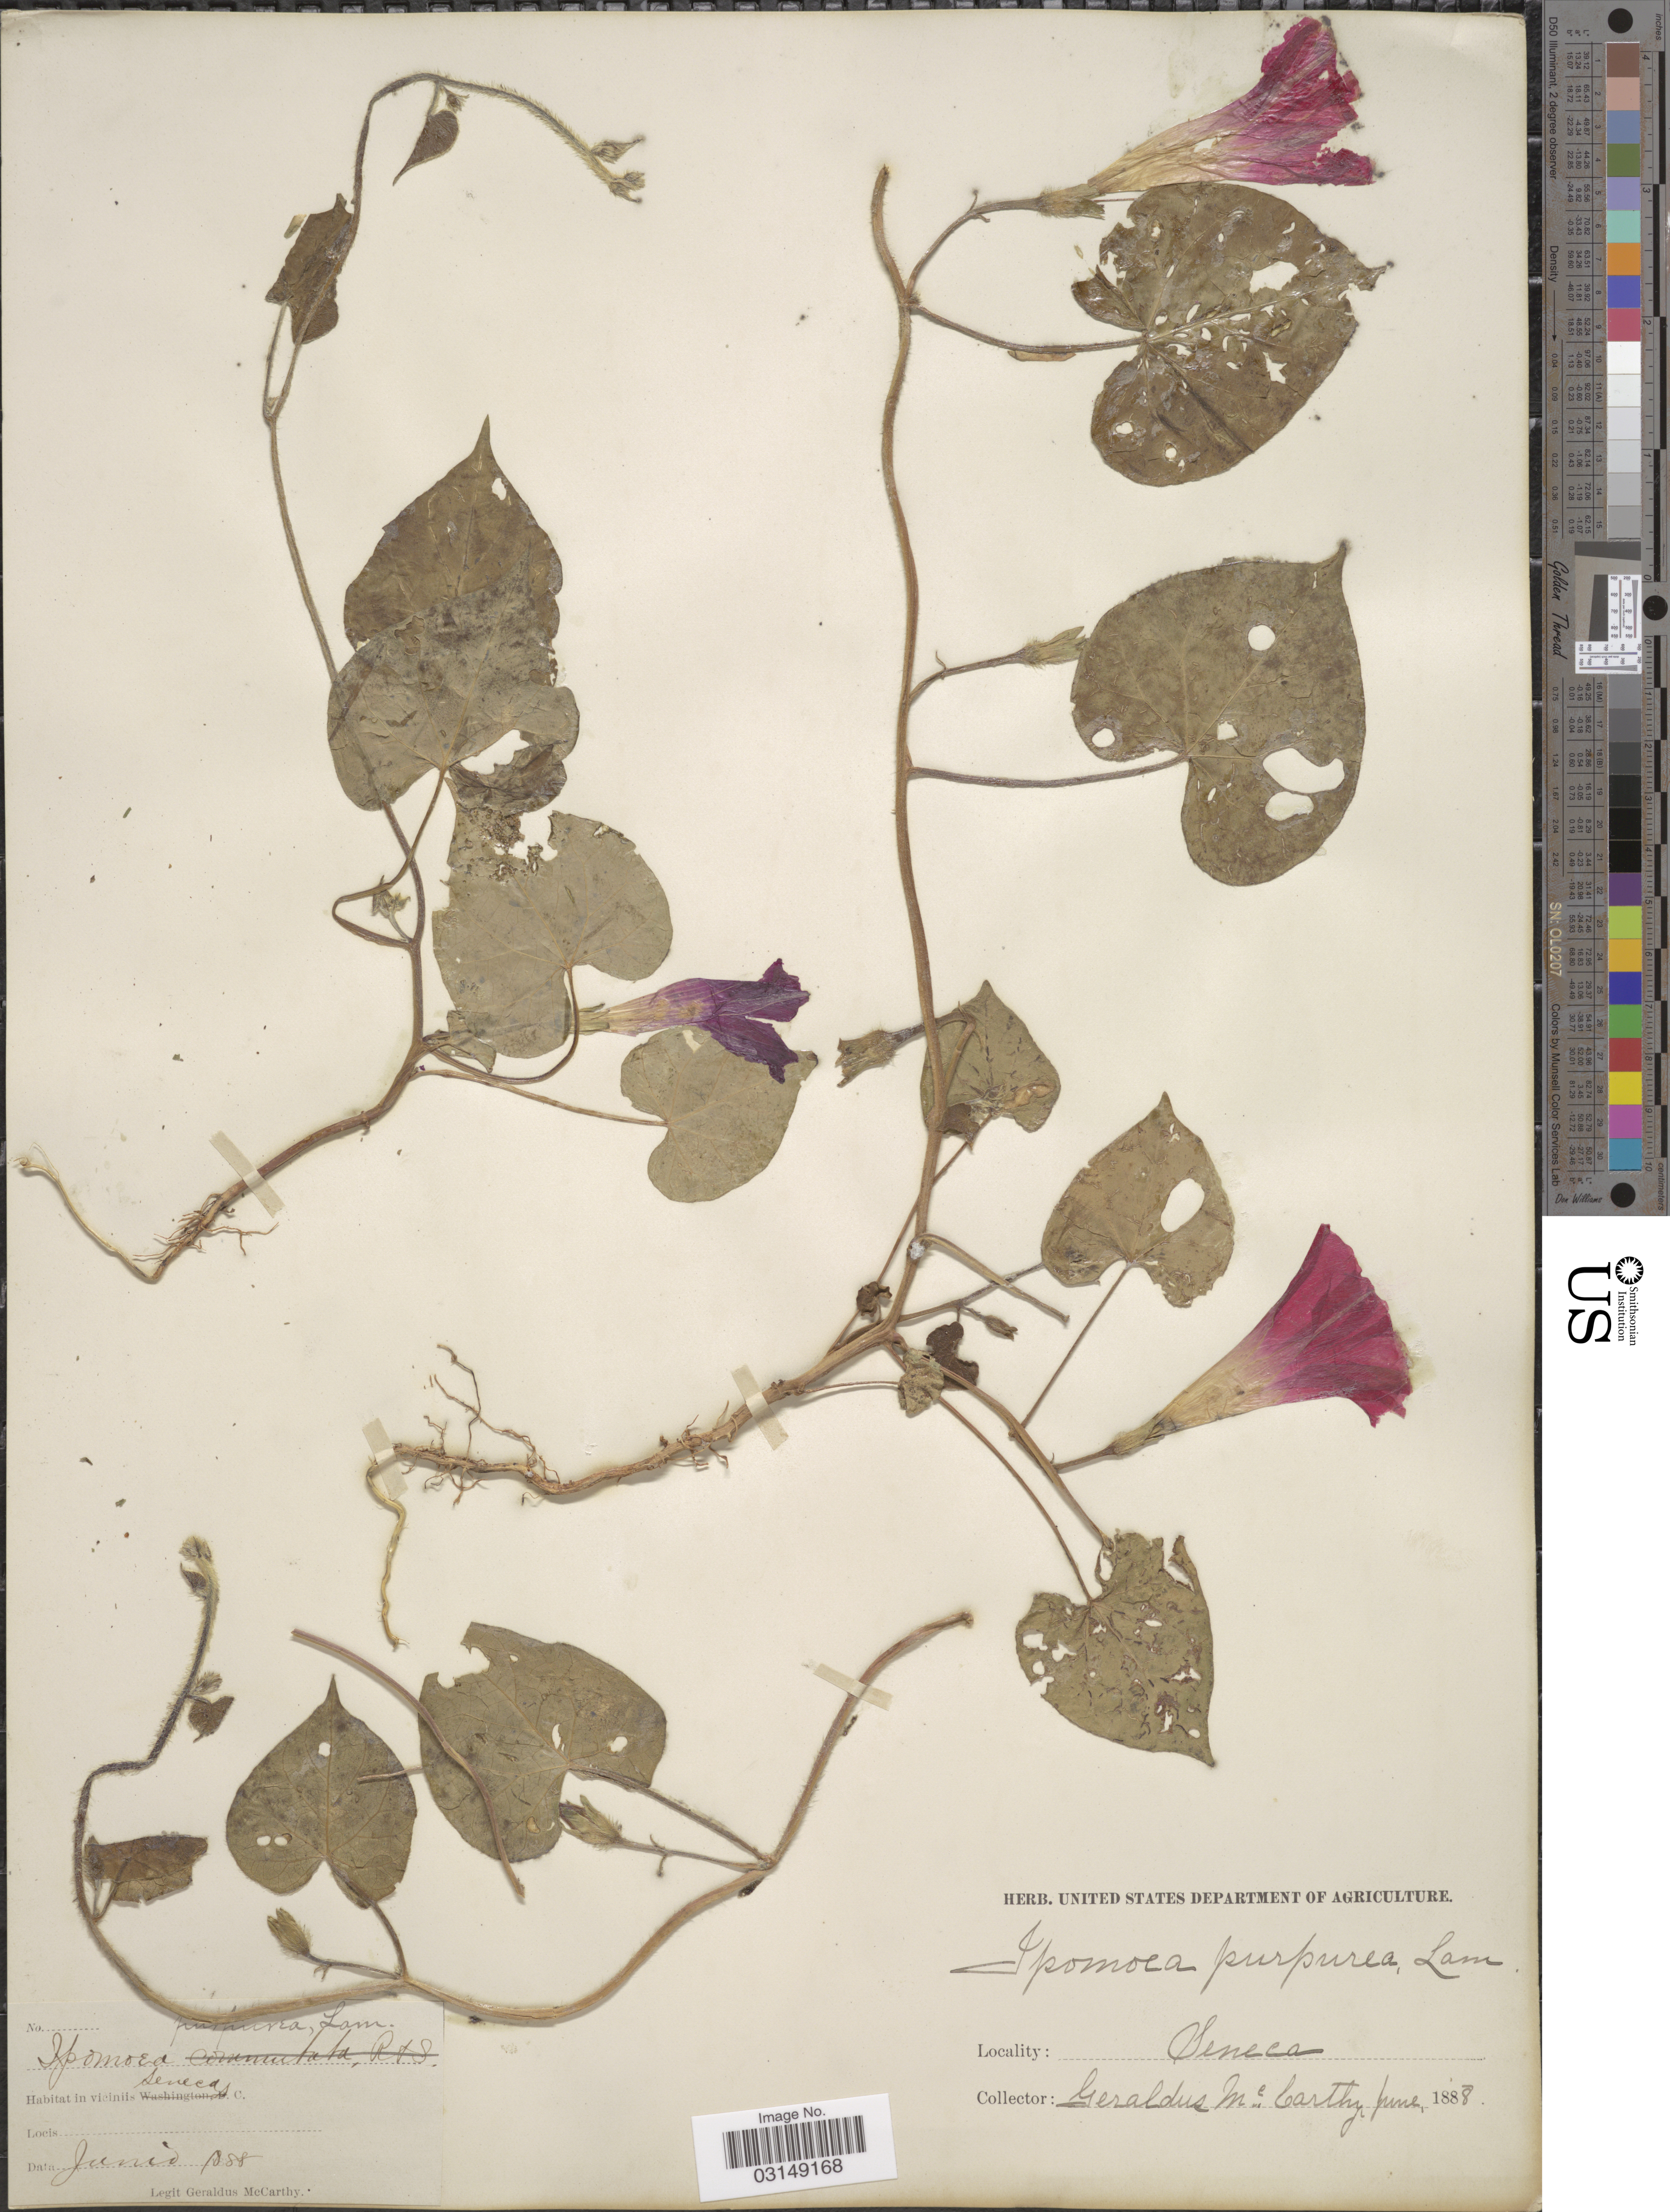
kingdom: Plantae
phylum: Tracheophyta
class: Magnoliopsida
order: Solanales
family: Convolvulaceae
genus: Ipomoea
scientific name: Ipomoea purpurea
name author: (L.) Roth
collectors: M. McCarthy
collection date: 1888-06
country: United States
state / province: South Carolina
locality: Viciniis Seneca S. C.